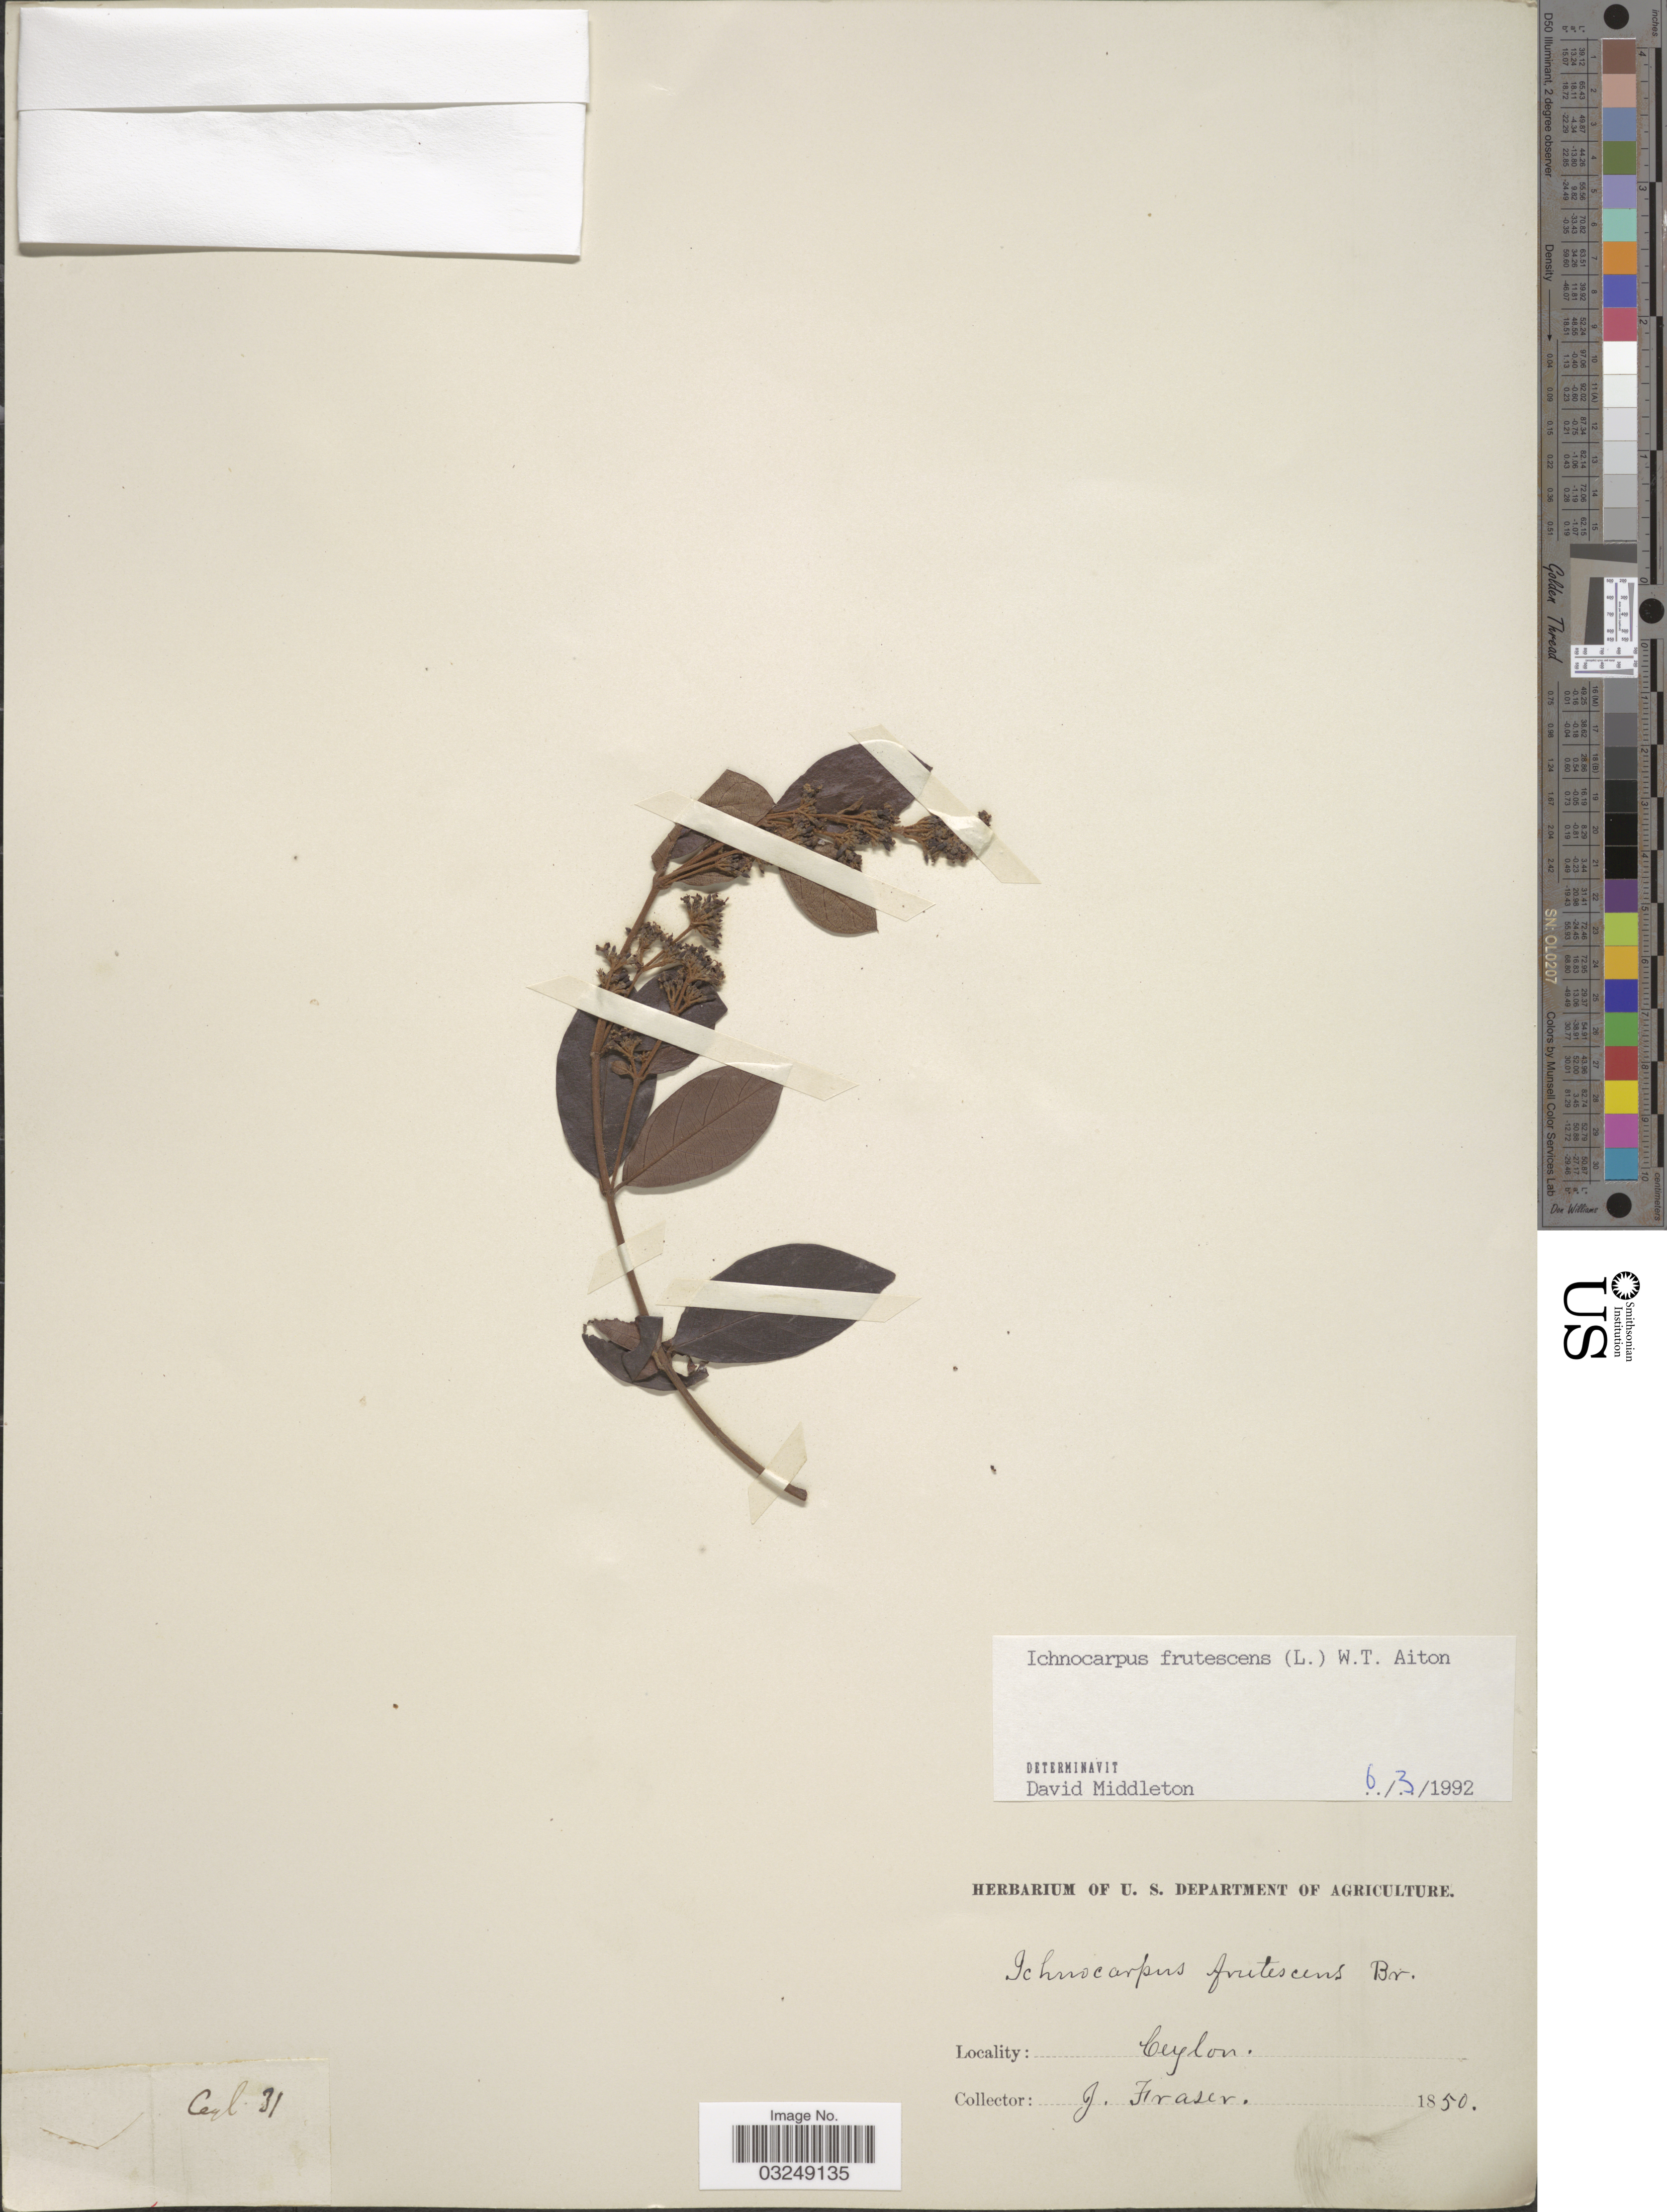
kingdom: Plantae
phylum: Tracheophyta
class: Magnoliopsida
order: Gentianales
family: Apocynaceae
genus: Ichnocarpus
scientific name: Ichnocarpus frutescens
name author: (L.) W.T. Aiton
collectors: J. Fraser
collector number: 31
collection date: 1850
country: Sri Lanka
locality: Ceylon.